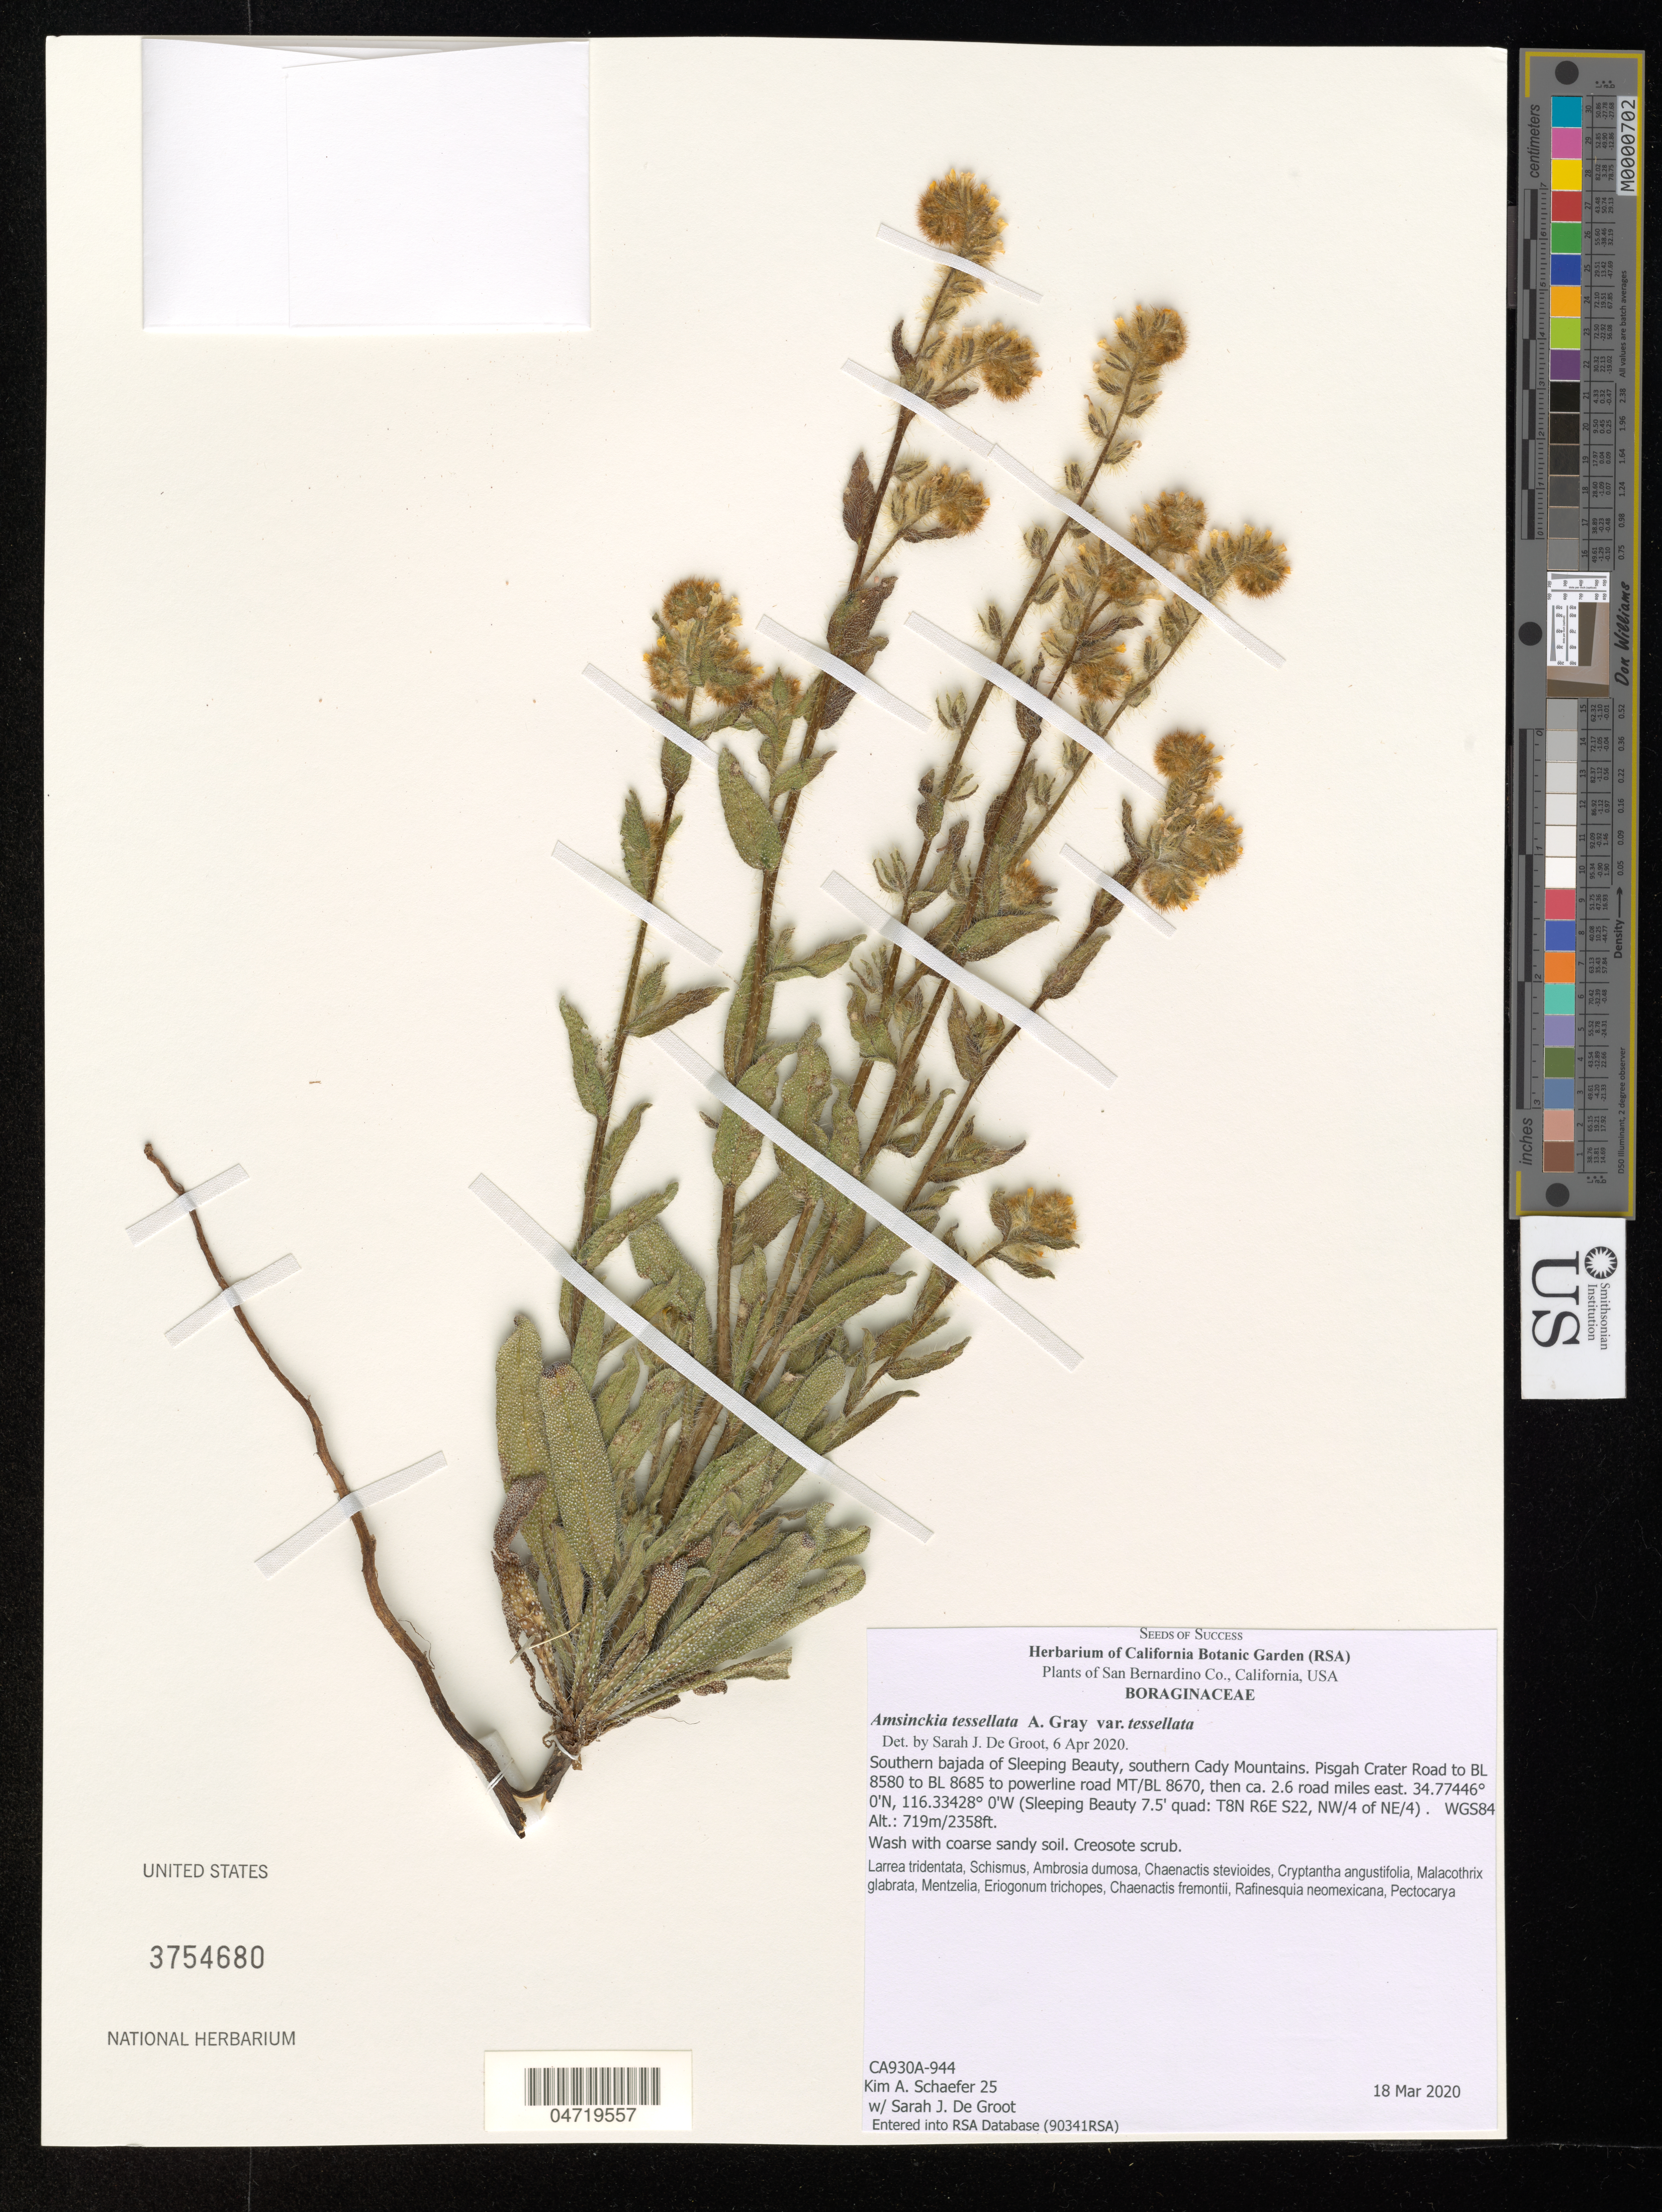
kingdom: Plantae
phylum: Tracheophyta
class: Magnoliopsida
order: Boraginales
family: Boraginaceae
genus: Amsinckia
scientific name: Amsinckia tessellata var. tessellata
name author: A. Gray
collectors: K. Schaefer & S. De Groot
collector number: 25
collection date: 2020-03-18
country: United States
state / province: California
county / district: San Bernardino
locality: San Bernardino Co. Southern bajada of Sleeping Beauty, southern Cady Mountains. Pisgah Crater Road to BL 8580 to BL 8685 to powerline road MT/BL 8670, then ca. 2.6 road miles east. (Sleeping Beauty 7.5' quad: T8N R6E S22, NW/4 of NE/4). WGS84.road. (Sleeping Beauty 7.5' quad: T8N R7E S19, NW/4 of SE/4).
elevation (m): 719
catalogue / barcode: US 3754680